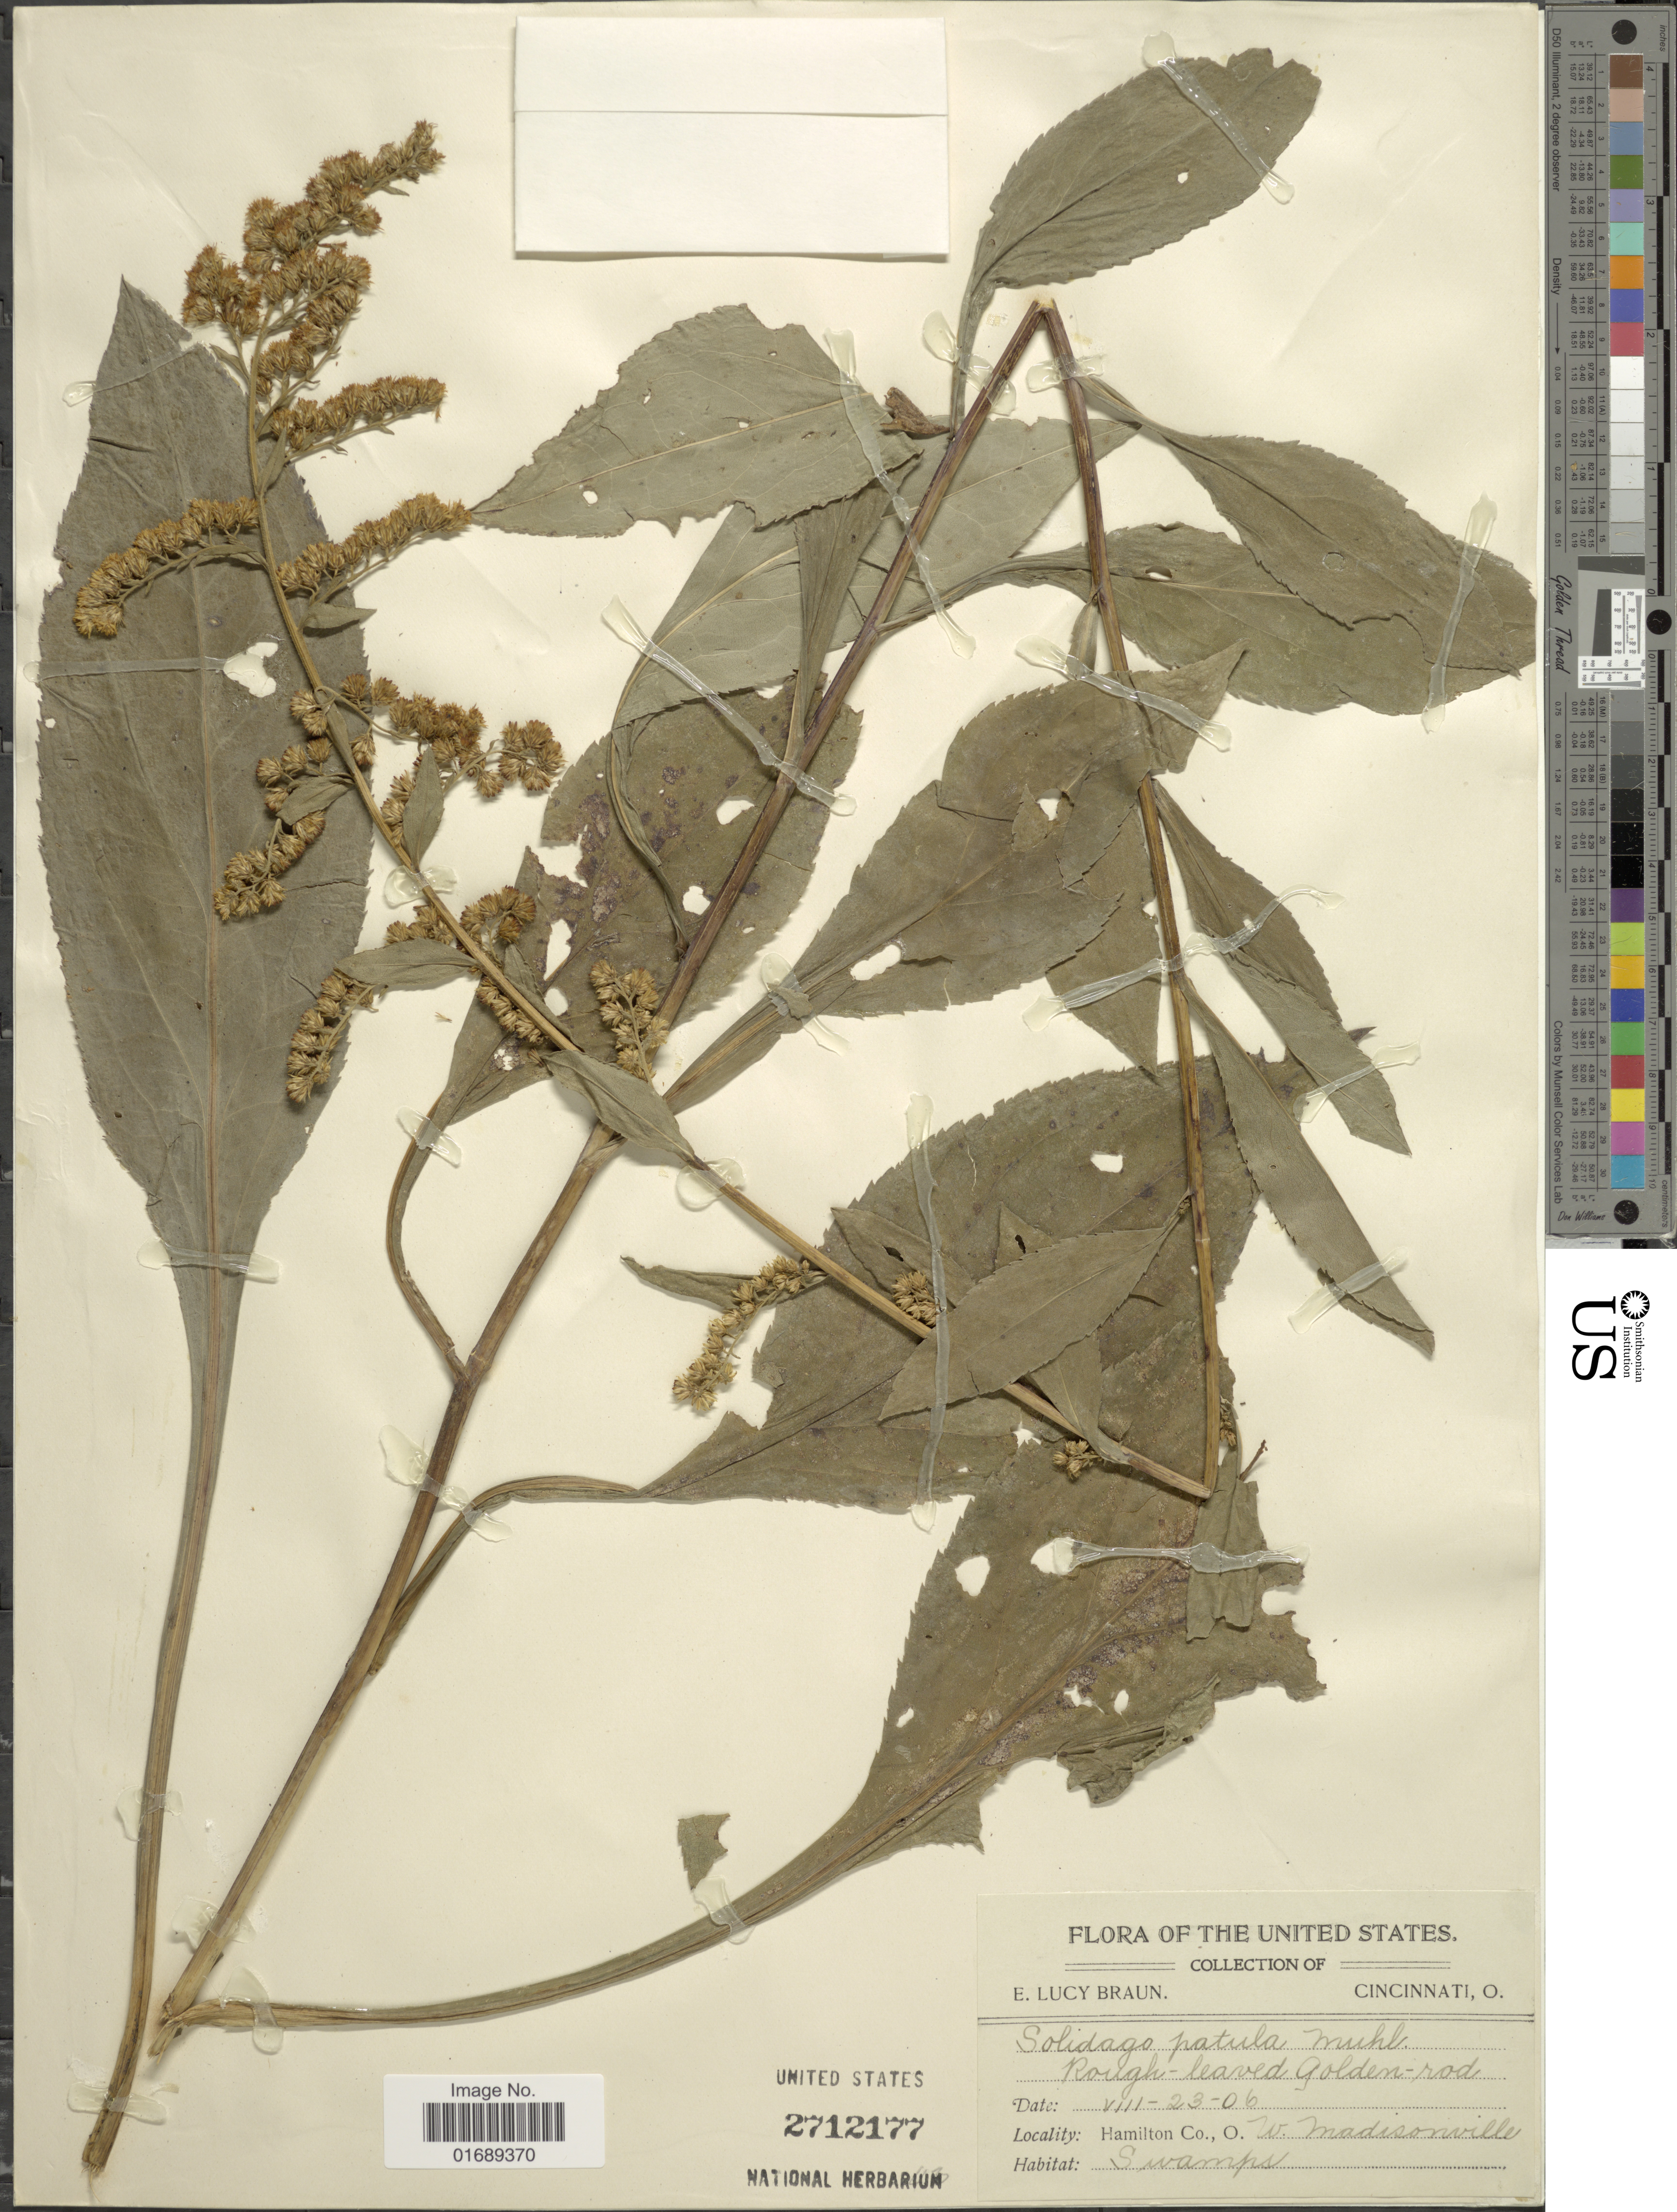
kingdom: Plantae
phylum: Tracheophyta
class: Magnoliopsida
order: Asterales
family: Asteraceae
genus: Solidago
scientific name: Solidago patula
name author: Muhl. ex Willd.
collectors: E. L. Braun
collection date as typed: Transcribed d/m/y: 23/7/6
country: United States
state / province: Ohio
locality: Hamilton Co., O W. Madisonville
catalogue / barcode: US 2712177